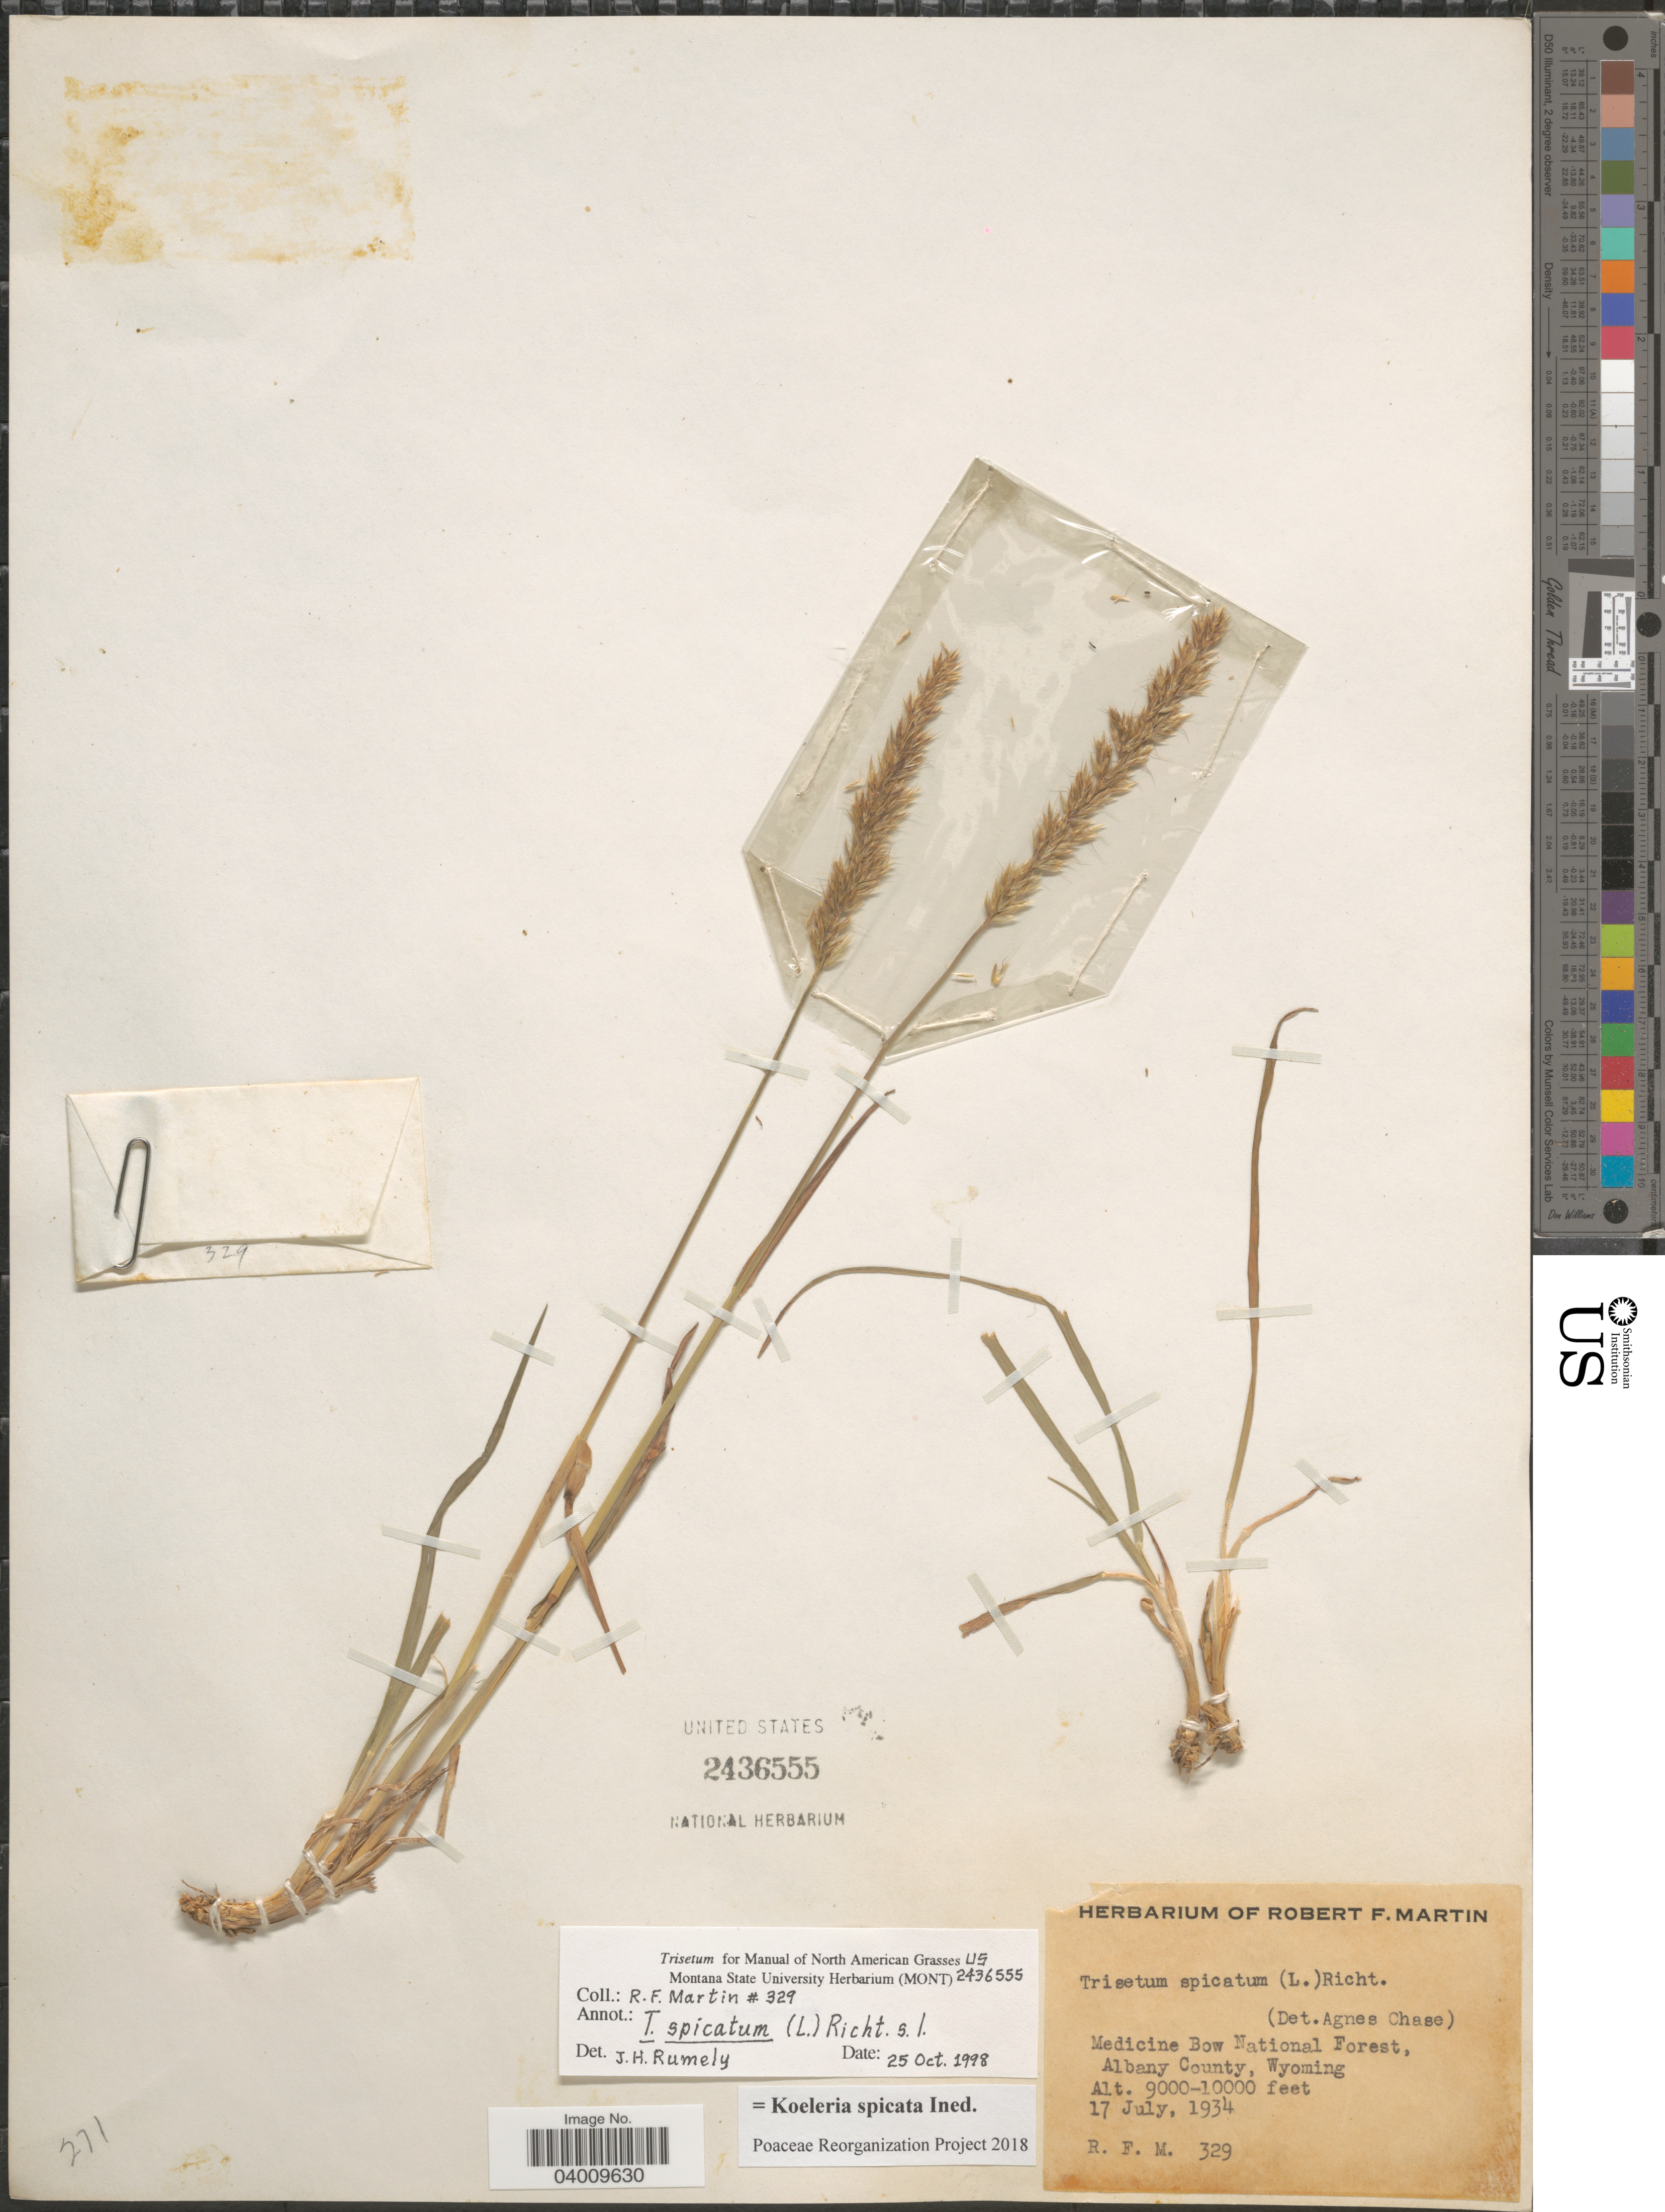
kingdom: Plantae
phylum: Tracheophyta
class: Liliopsida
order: Poales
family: Poaceae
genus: Koeleria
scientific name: Koeleria spicata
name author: (L.) Barberá et al.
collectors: R. F. Martin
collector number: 329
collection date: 1934-07-17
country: United States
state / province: Wyoming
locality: Medicine Bow National Forest, Albany County.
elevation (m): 2743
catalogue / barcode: US 2436555